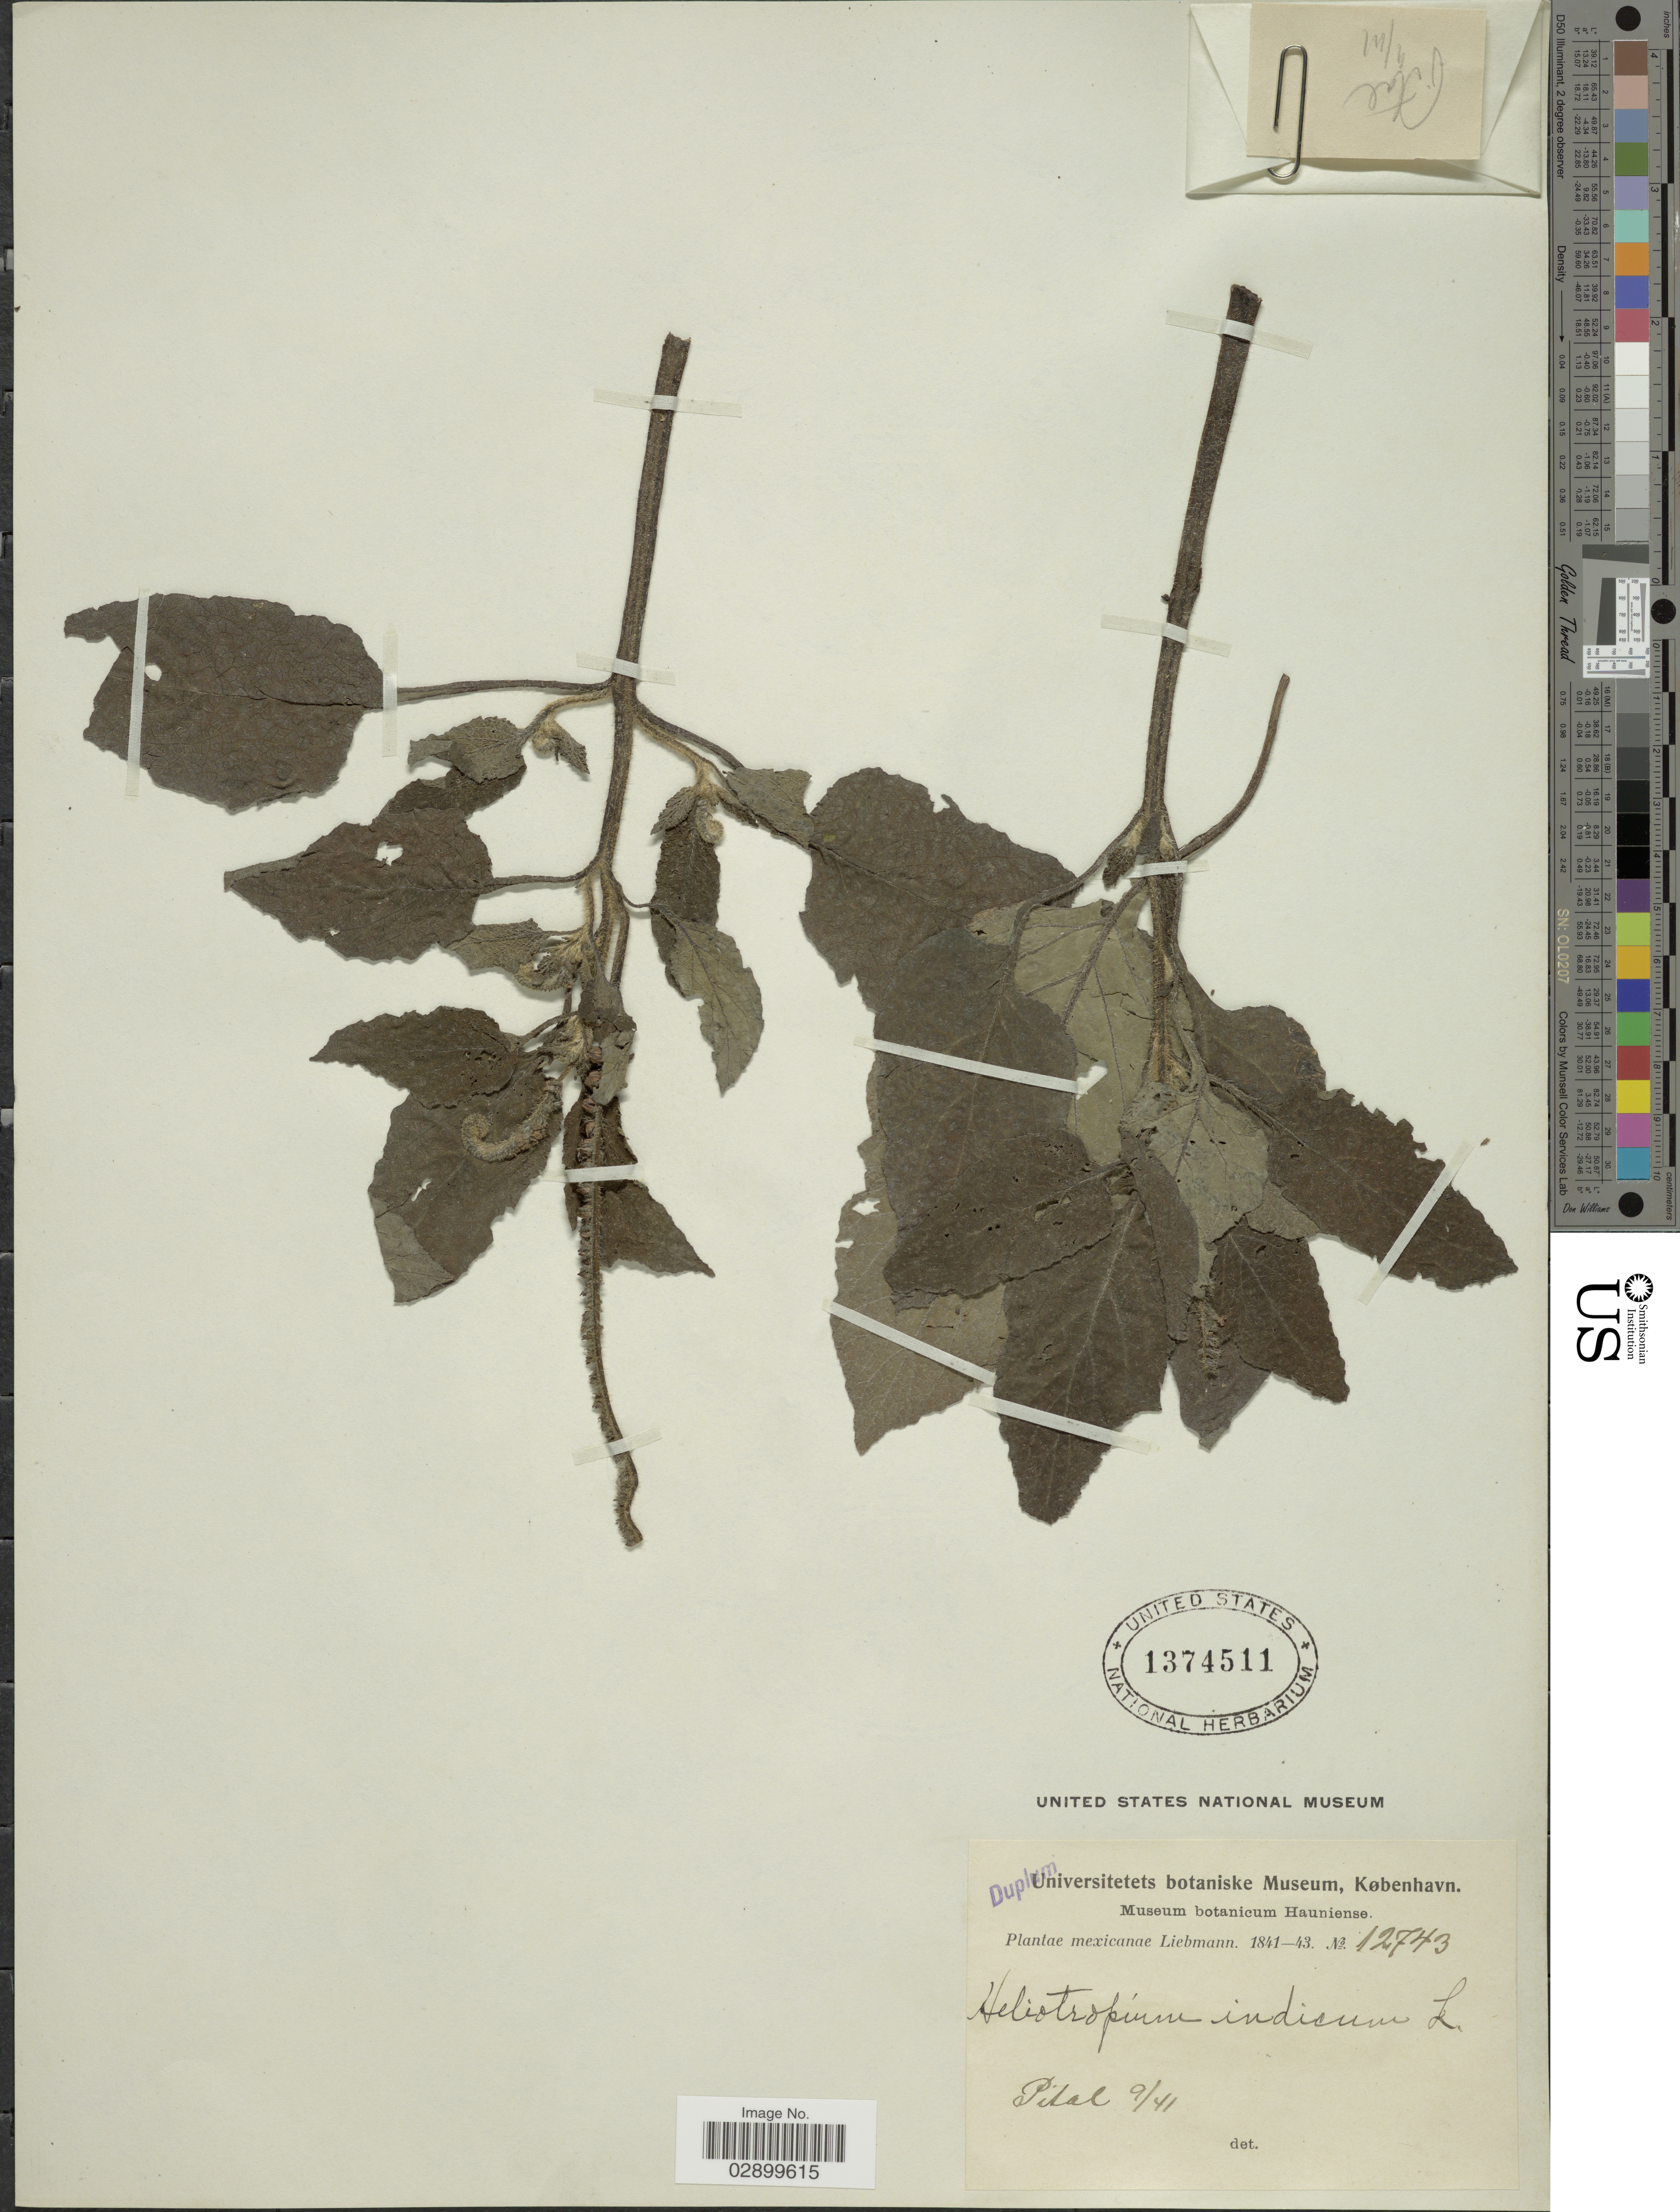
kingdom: Plantae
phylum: Tracheophyta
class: Magnoliopsida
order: Boraginales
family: Heliotropiaceae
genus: Heliotropium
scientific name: Heliotropium indicum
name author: L.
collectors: Liebmann, --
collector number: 12743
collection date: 1841-09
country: Mexico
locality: Pital.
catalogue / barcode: US 1374511